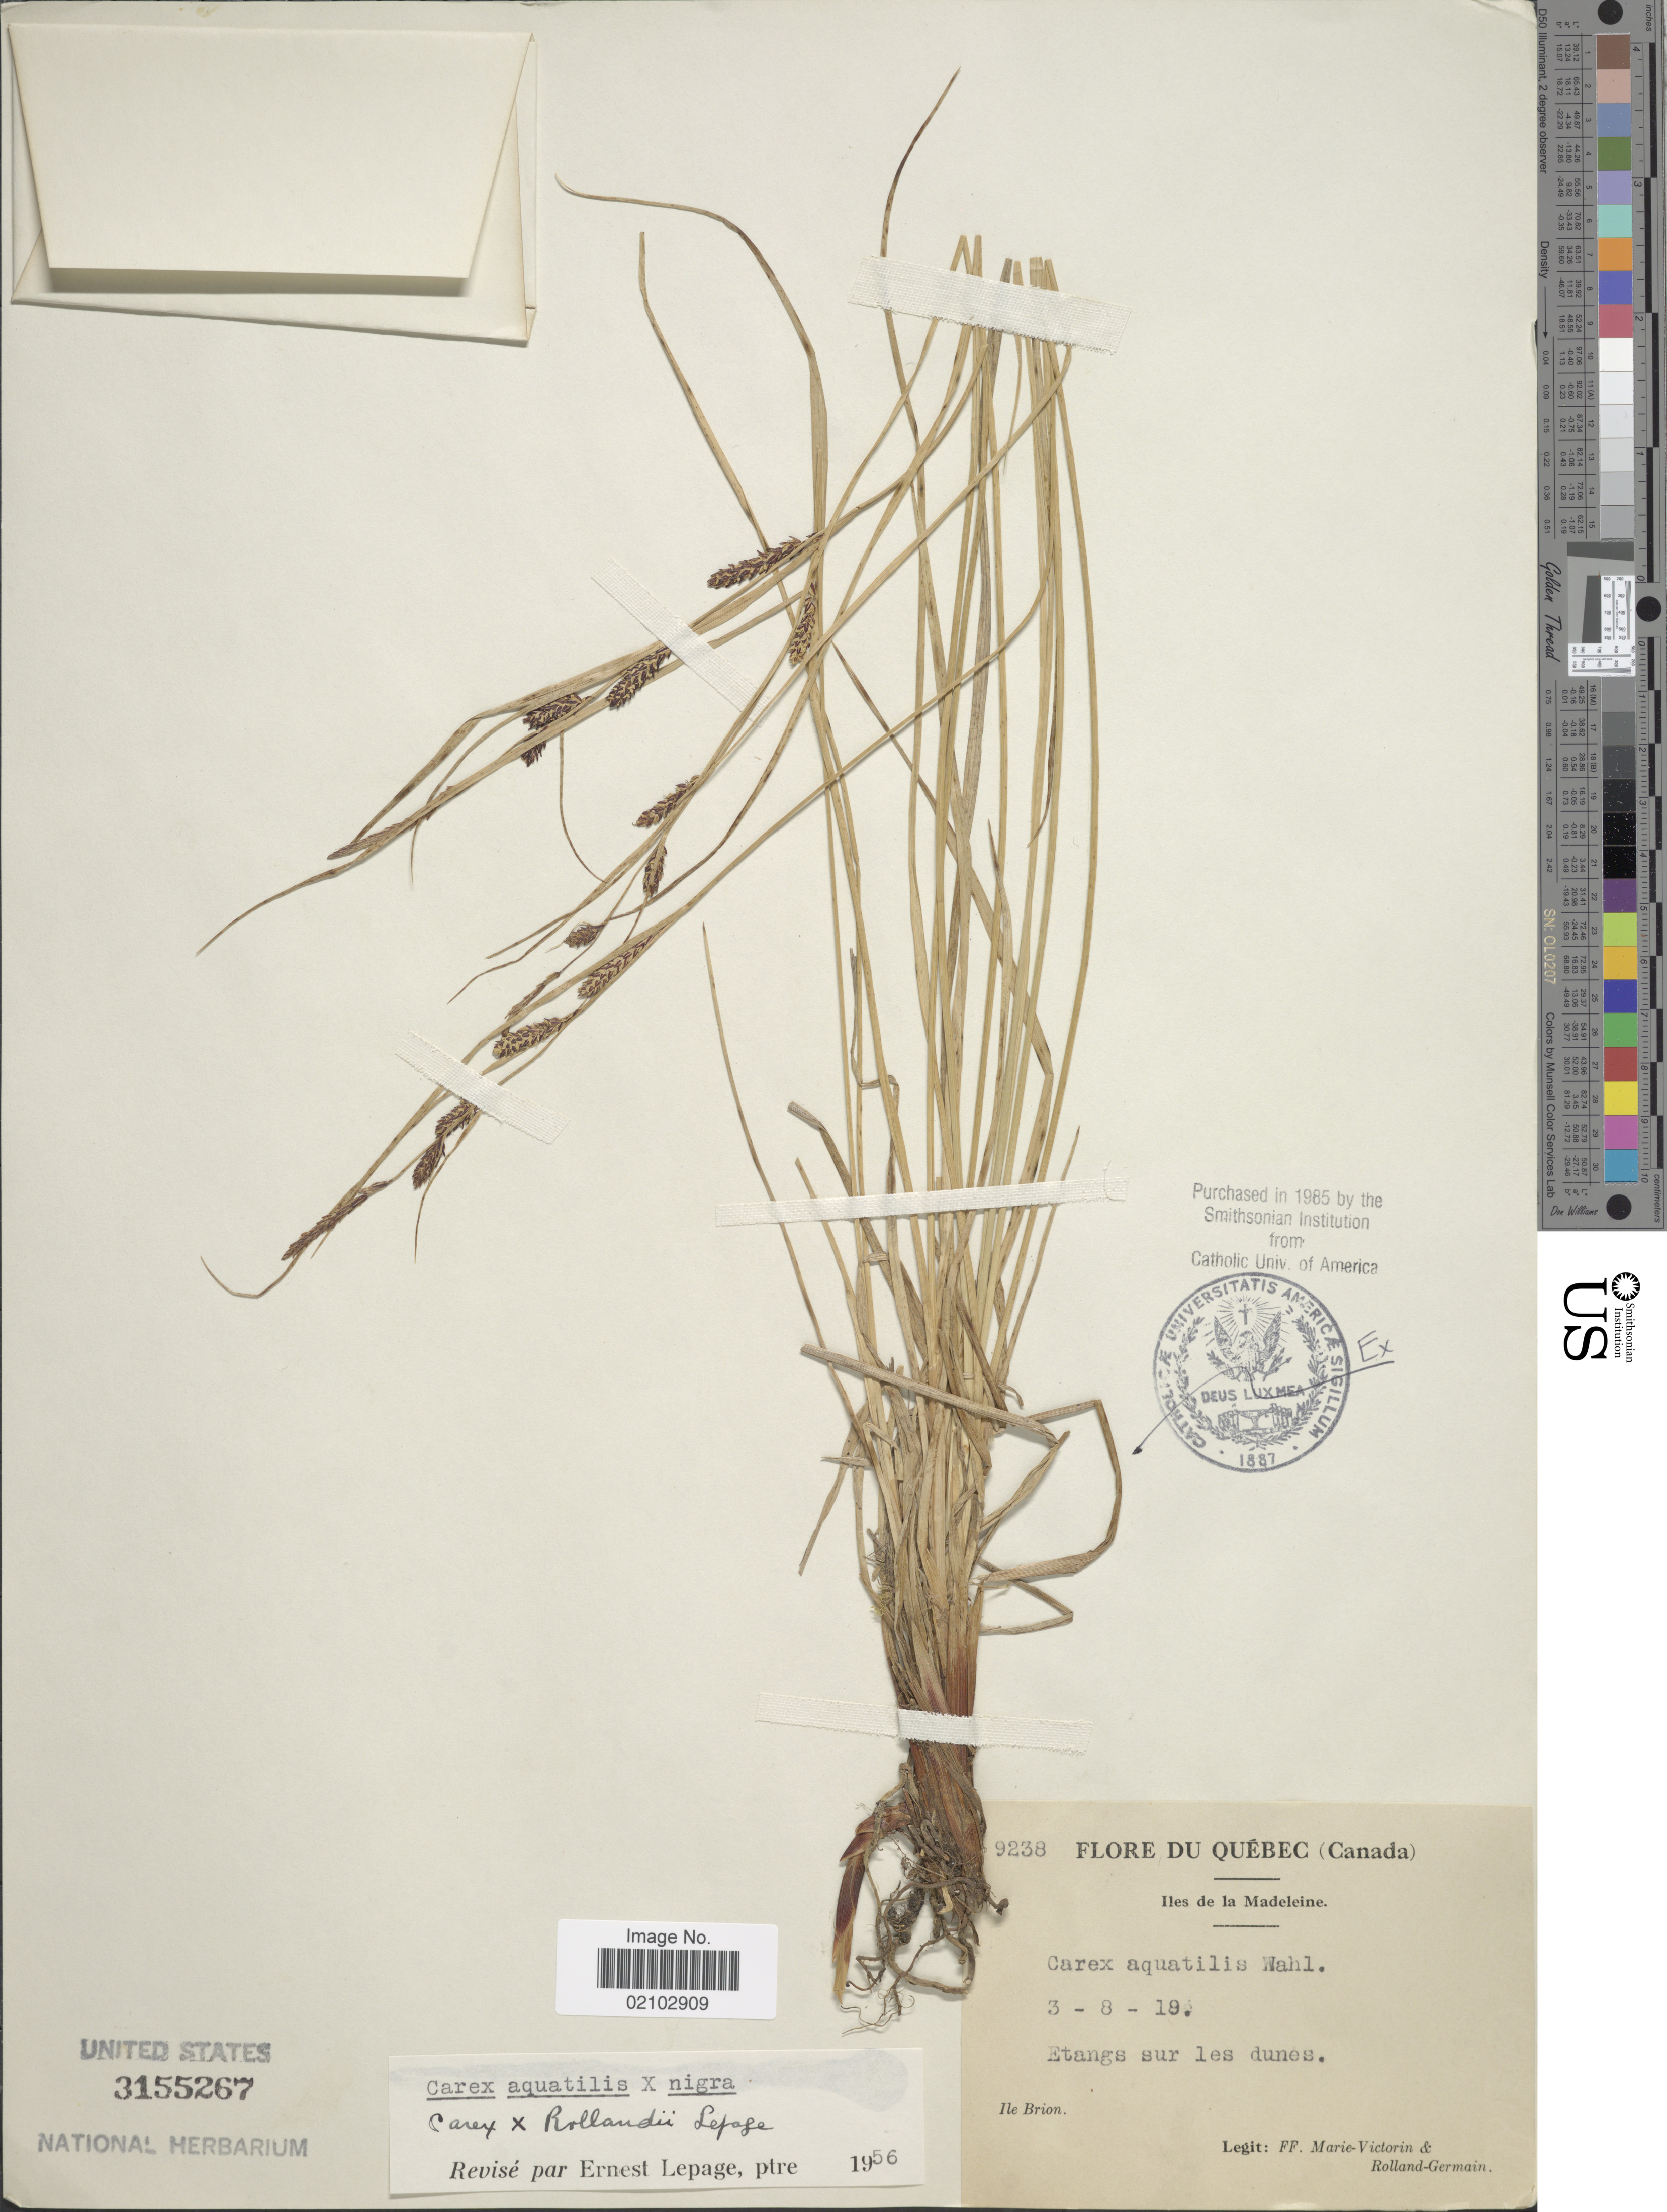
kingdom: Plantae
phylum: Tracheophyta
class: Liliopsida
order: Poales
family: Cyperaceae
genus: Carex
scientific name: Carex aquatilis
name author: Wahlenb.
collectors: F. Marie-Victorin & Rolland-Germain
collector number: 9238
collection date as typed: Transcribed d/m/y: 3/8/19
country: Canada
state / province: Quebec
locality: Iles de la Madeleine, Etangs sur les dunes, Ile Brion.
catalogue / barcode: US 3155267